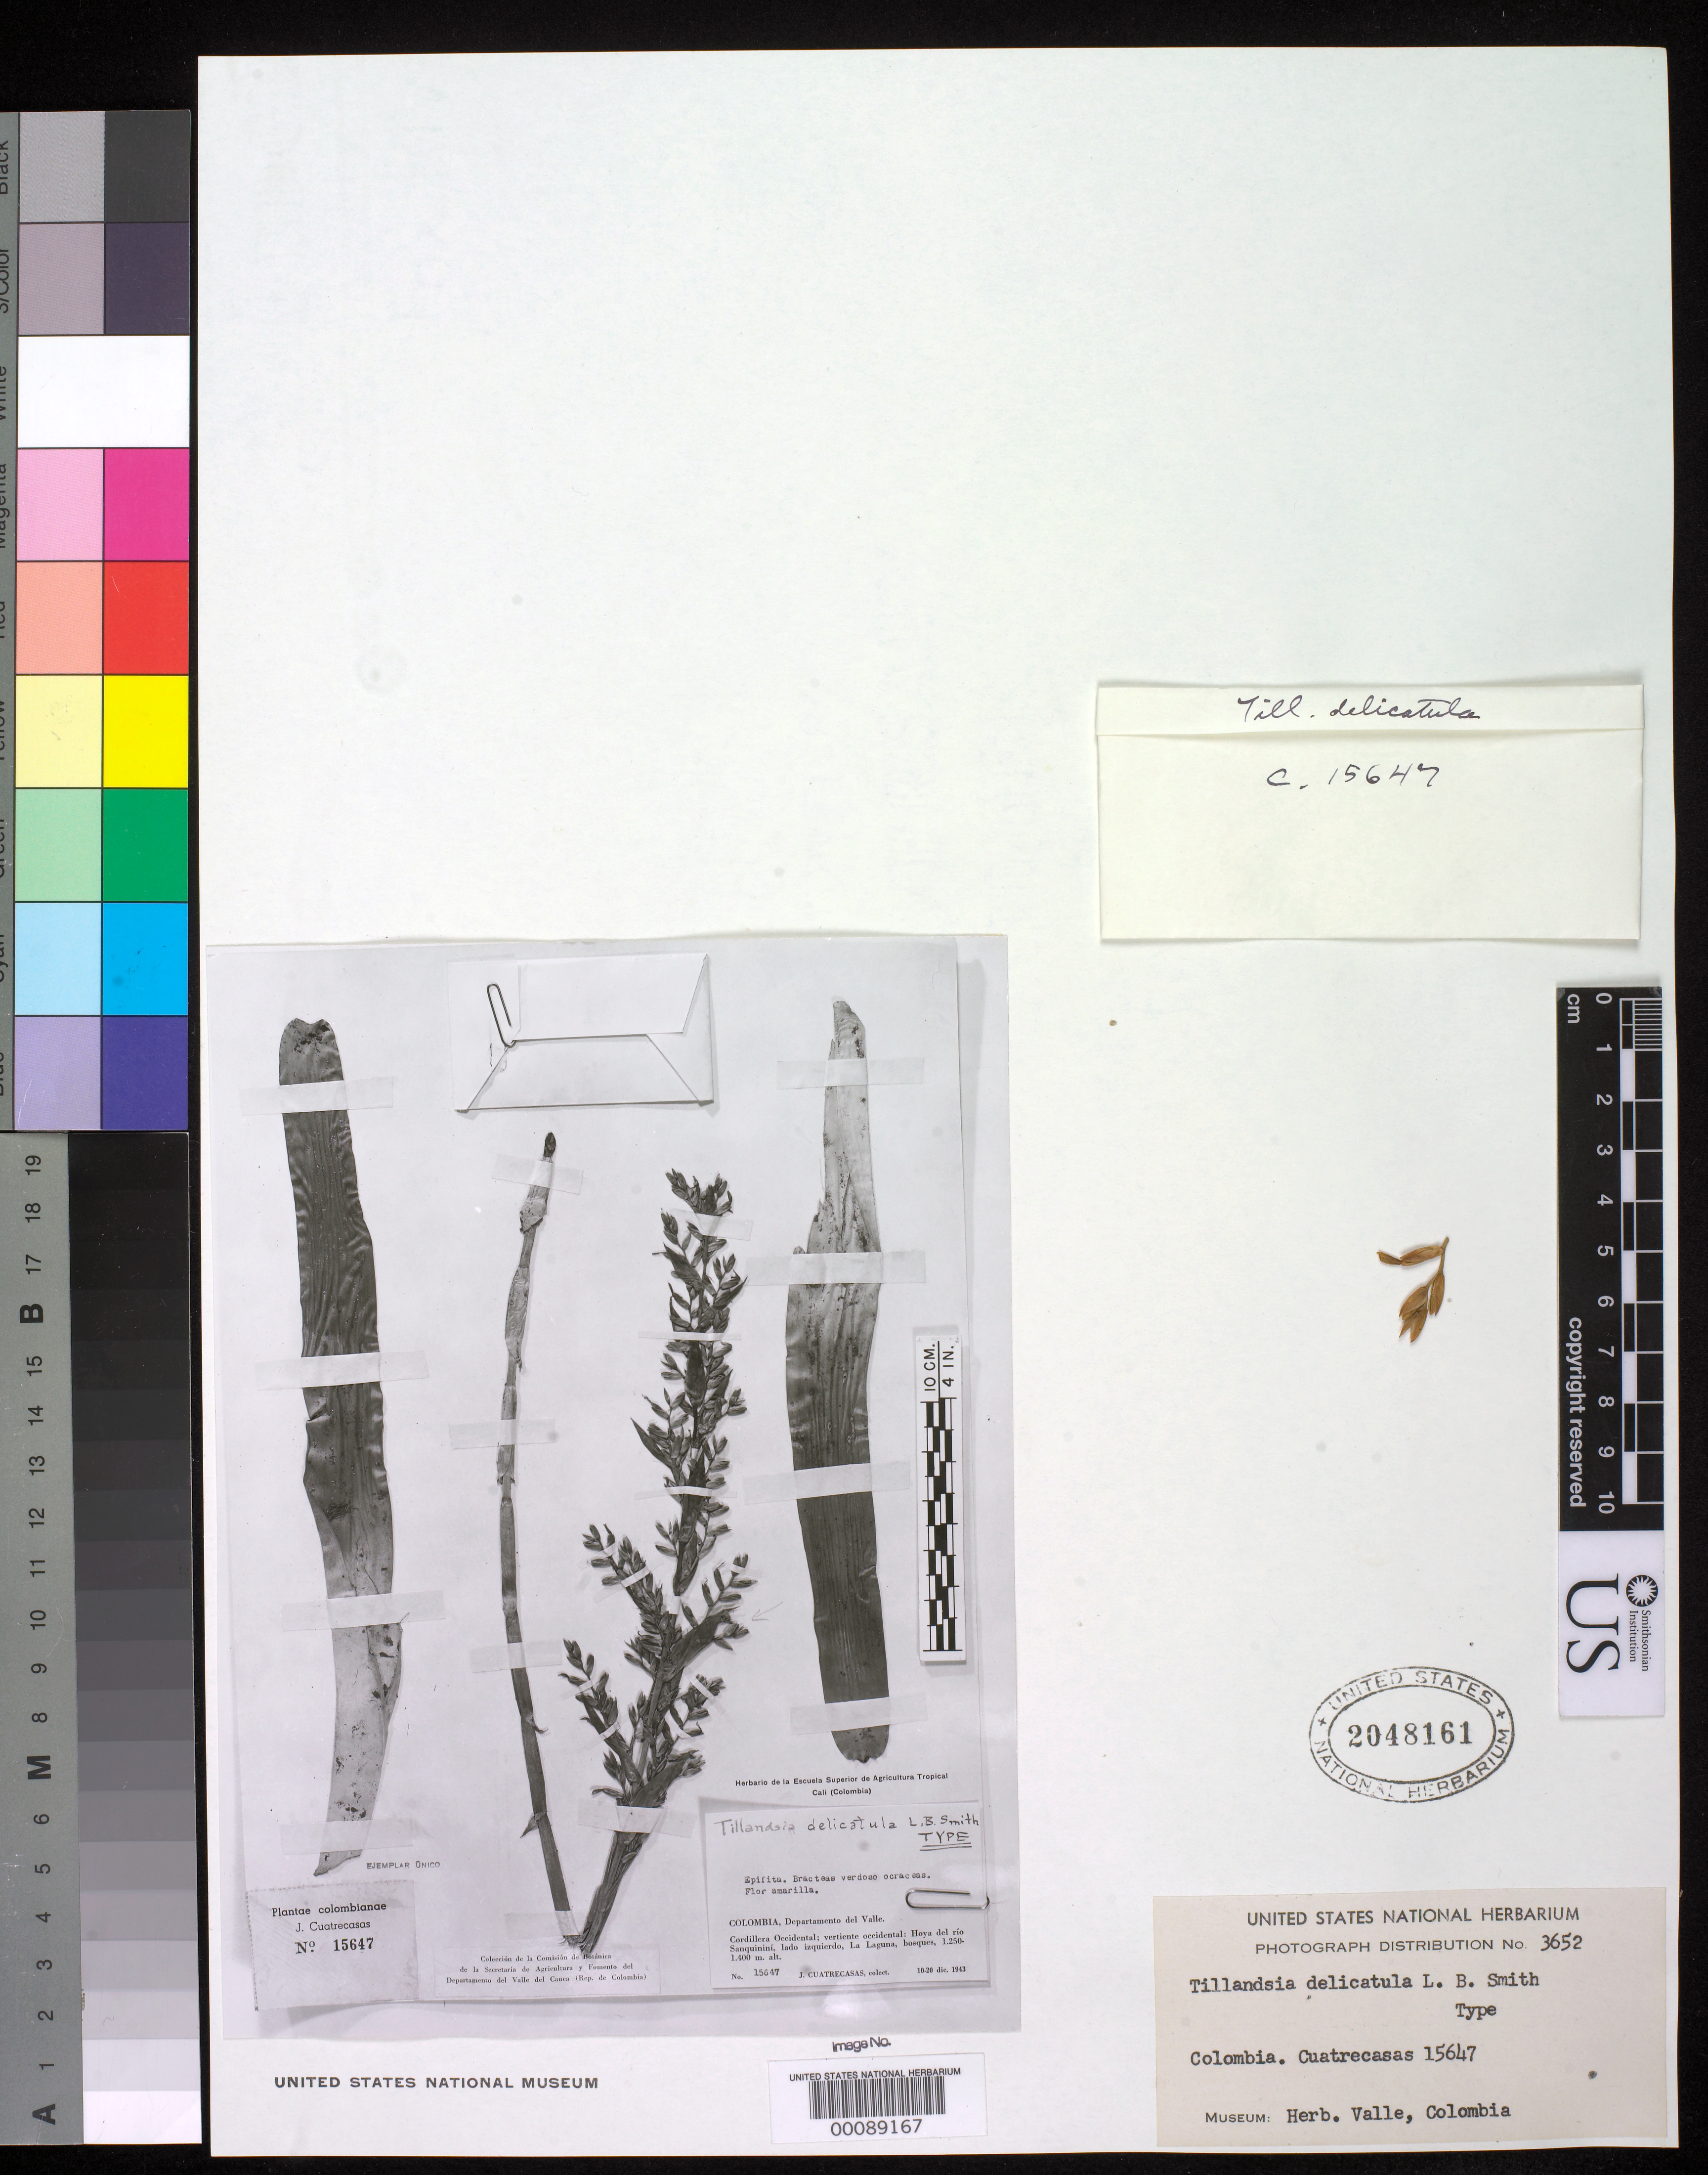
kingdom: Plantae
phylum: Tracheophyta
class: Liliopsida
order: Poales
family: Bromeliaceae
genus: Tillandsia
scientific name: Tillandsia delicatula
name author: L.B. Sm.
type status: Type Fragment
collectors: J. Cuatrecasas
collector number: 15647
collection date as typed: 10 Dec 1943 to 20 Dec 1943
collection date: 1943-12-10/1943-12-20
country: Colombia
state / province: Valle del Cauca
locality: La Laguna, left bank of Rio San Juniquin, W slope of Cordillera Occidental.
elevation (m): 1250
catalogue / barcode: US 2048161